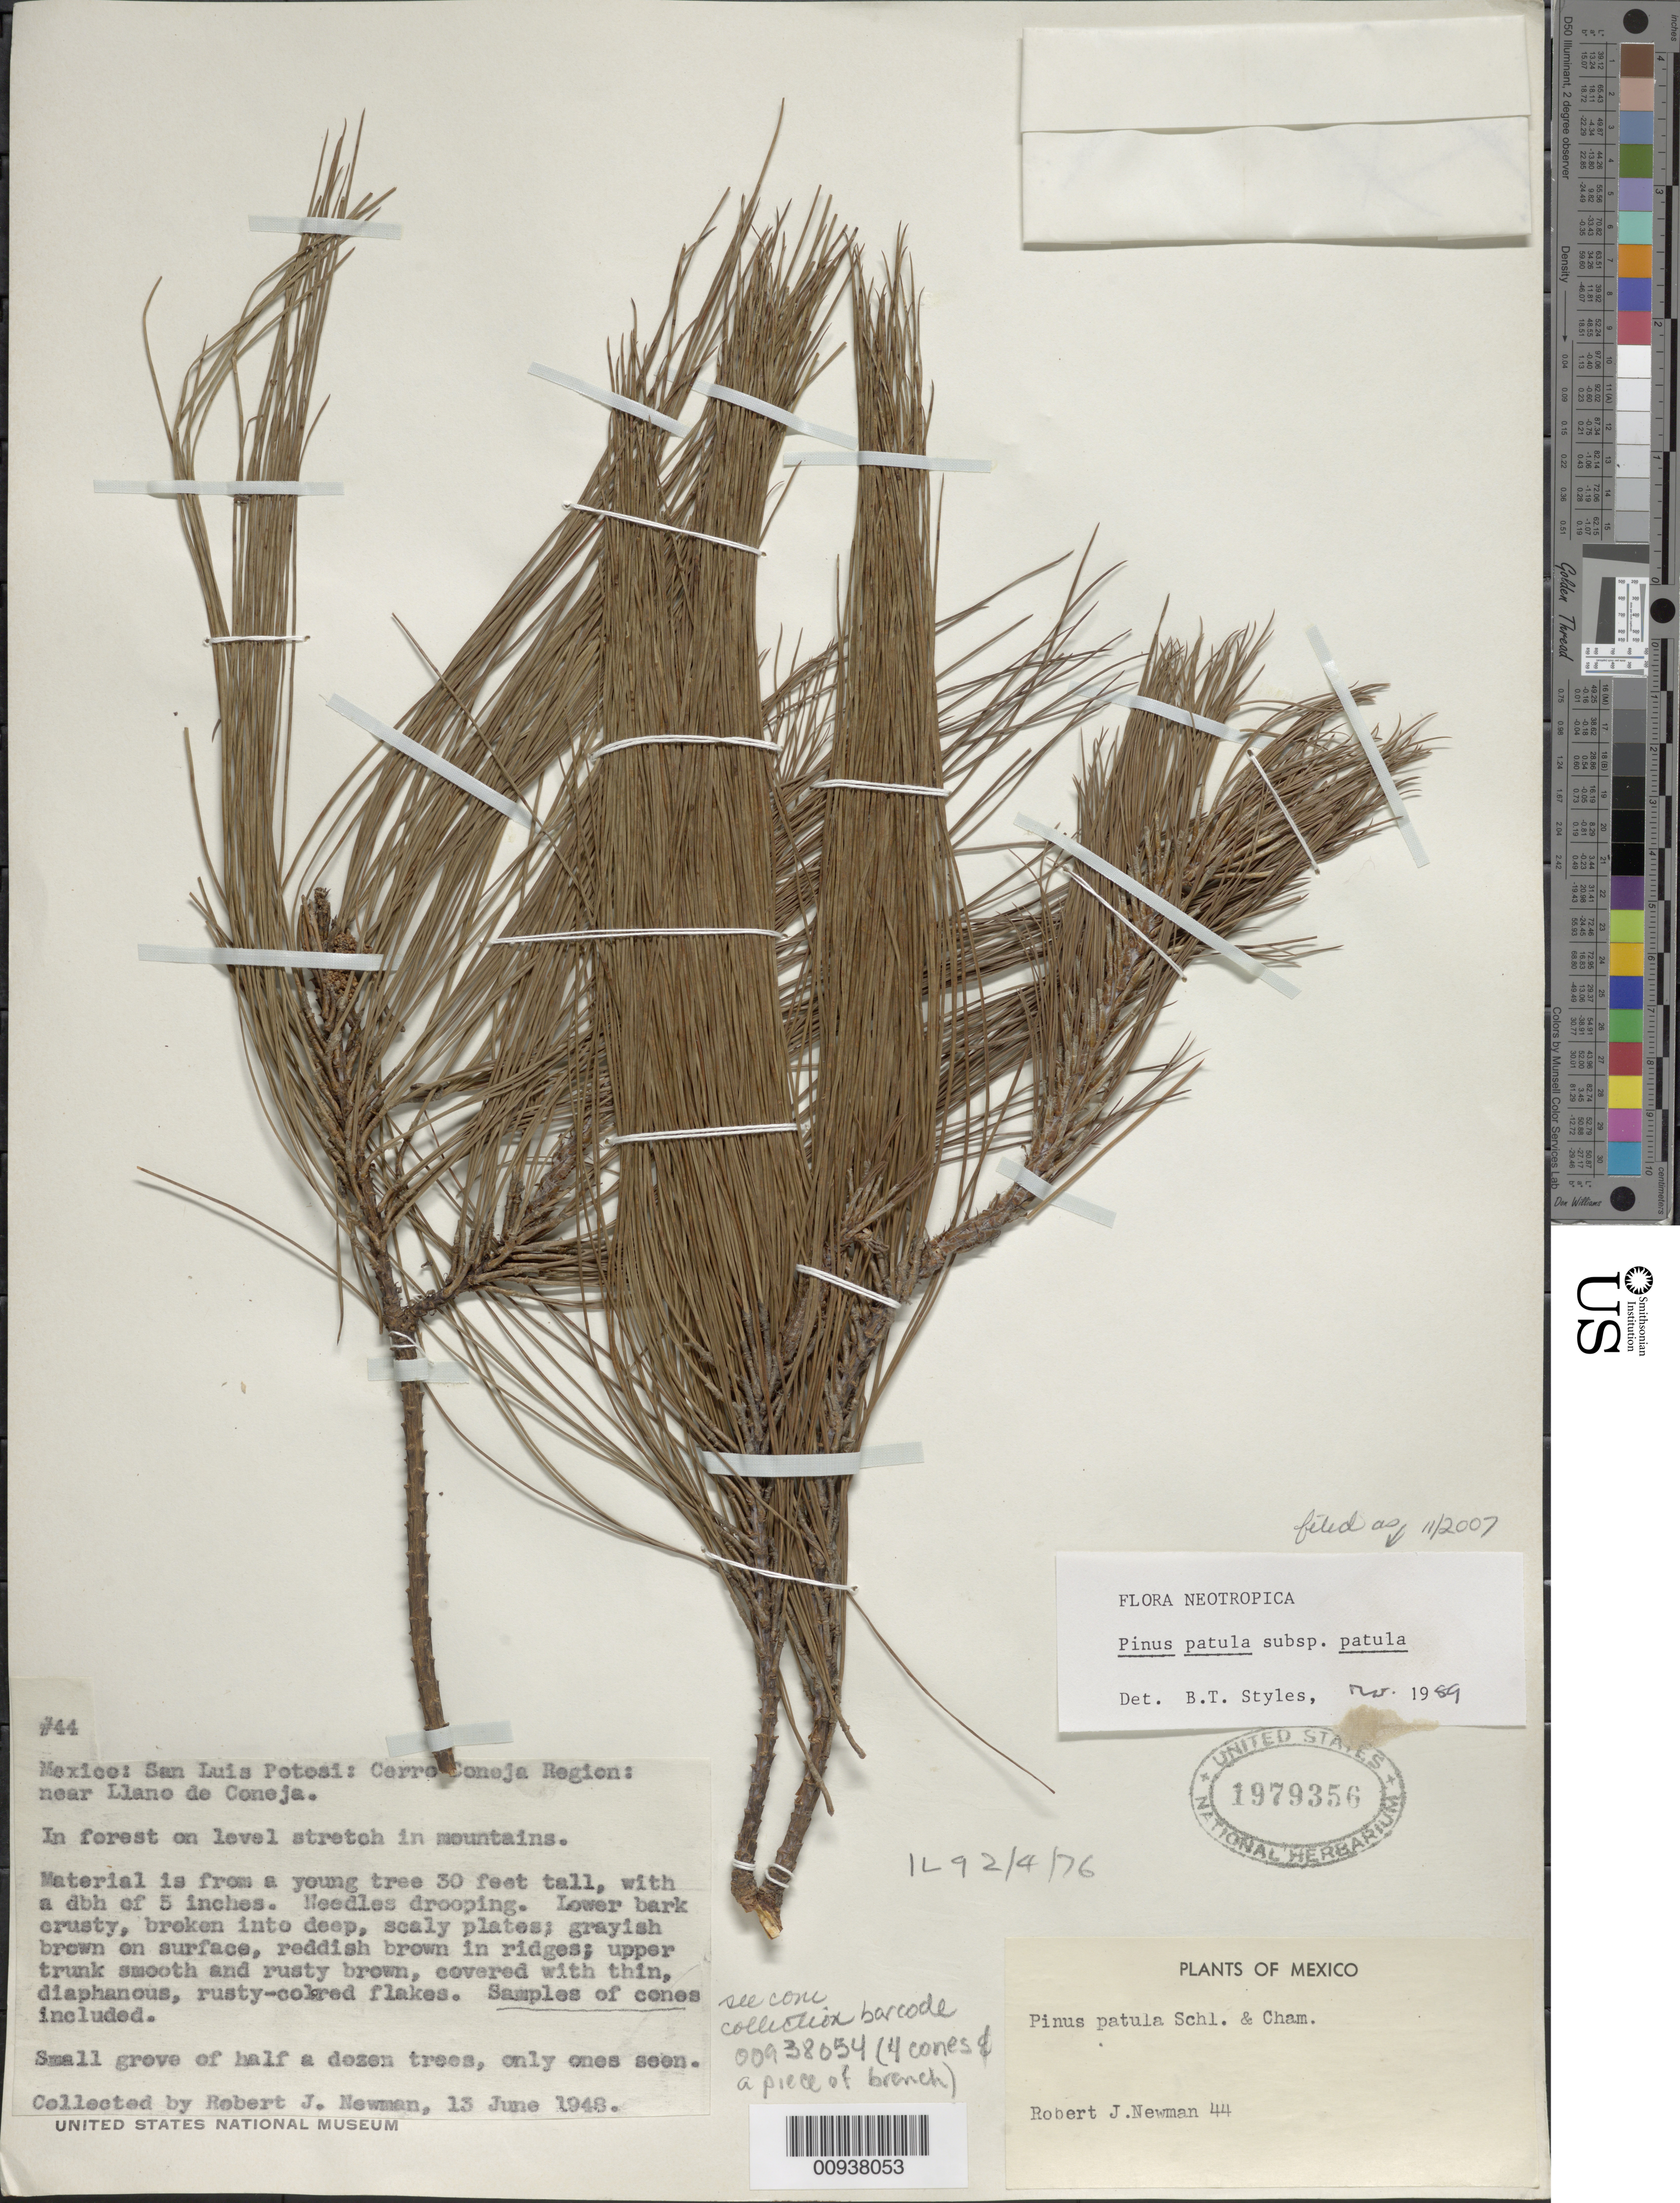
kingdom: Plantae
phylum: Tracheophyta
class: Pinopsida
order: Pinales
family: Pinaceae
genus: Pinus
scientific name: Pinus patula subsp. patula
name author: Schltdl. & Cham.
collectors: R. J. Newman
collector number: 44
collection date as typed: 15 Jun 1948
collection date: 1948-06-15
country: Mexico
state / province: San Luis Potosí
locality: Cerro Coneja Region: near Llano de Coneja.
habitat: In forest on level stretch in mountains. Small grove of half a dozen trees, only ones seen.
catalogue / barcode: US 1979356